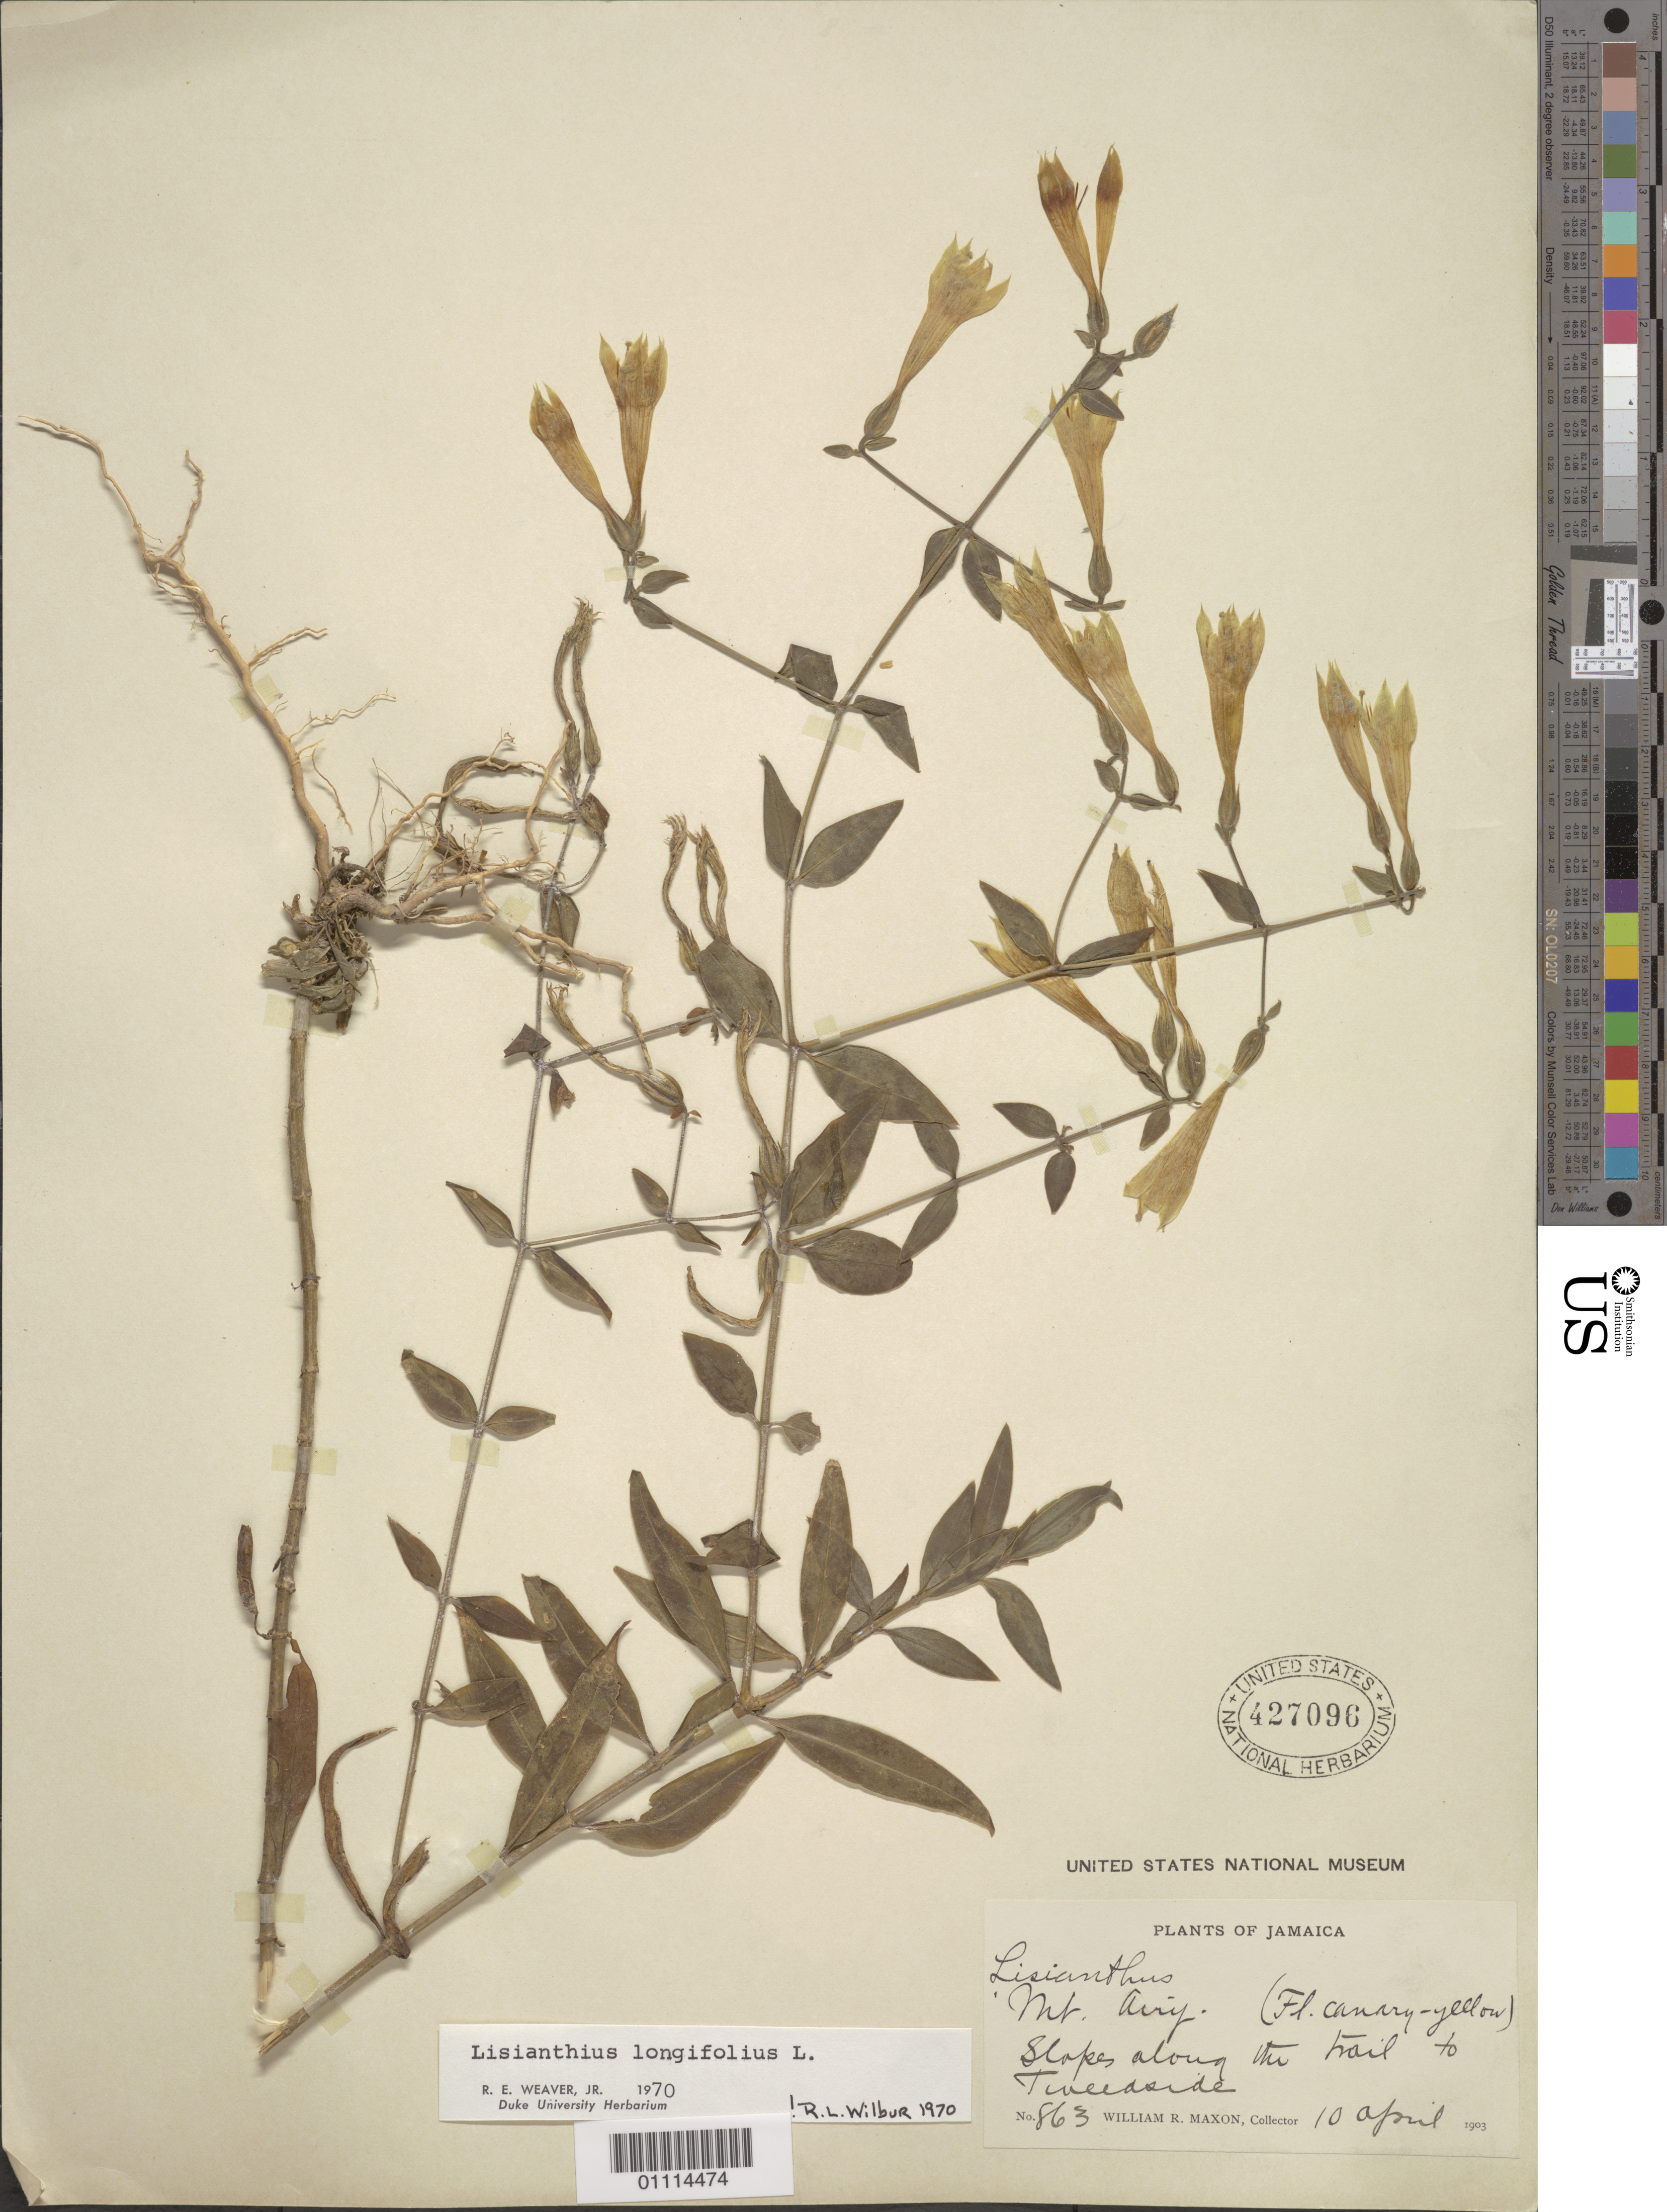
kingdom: Plantae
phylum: Tracheophyta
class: Magnoliopsida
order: Gentianales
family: Gentianaceae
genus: Lisianthius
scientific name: Lisianthius longifolius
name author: L.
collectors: W. R. Maxon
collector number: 863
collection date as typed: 10 Apr 1903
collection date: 1903-04-10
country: Jamaica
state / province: Clarendon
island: Jamaica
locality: Mt. Airy. Slopes along the trail to Tweedside.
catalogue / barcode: US 427096